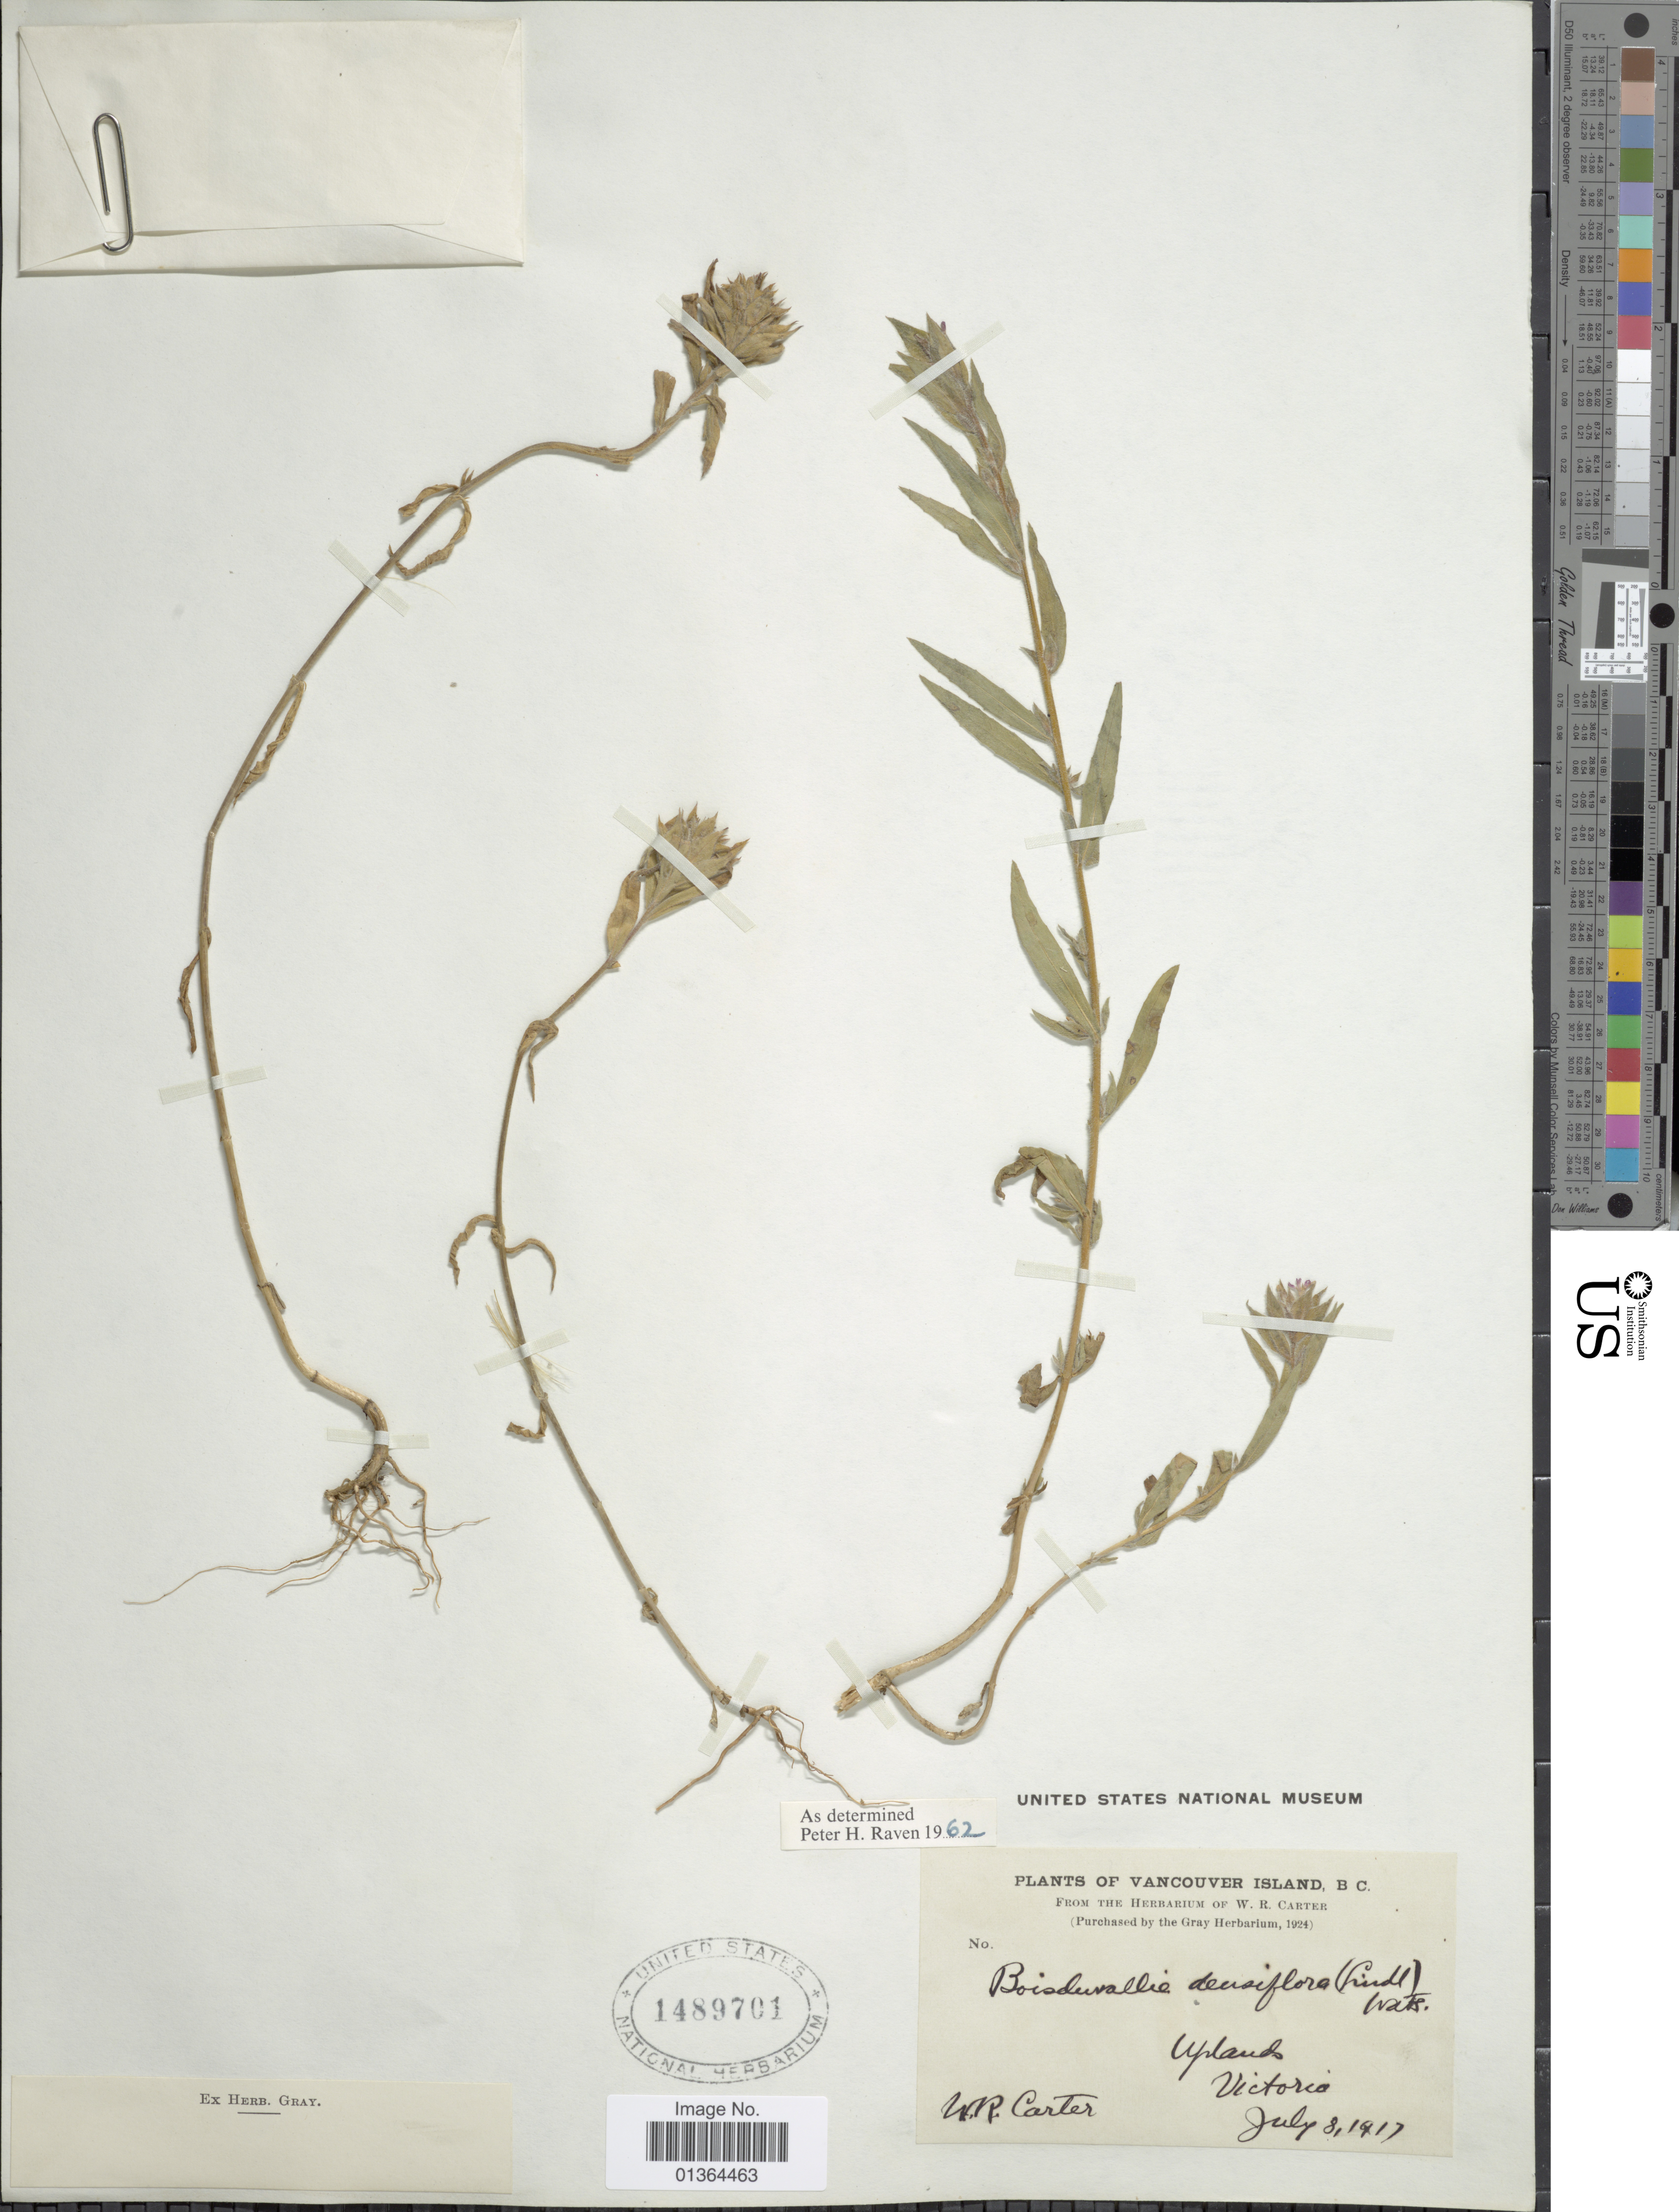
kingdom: Plantae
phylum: Tracheophyta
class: Magnoliopsida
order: Myrtales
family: Onagraceae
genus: Epilobium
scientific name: Epilobium densiflorum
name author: (Lindl.) Hoch & P.H. Raven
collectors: W. R. Carter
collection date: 1917-07-08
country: Canada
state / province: British Columbia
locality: Vancouver Island, B.C., Uplands, Victoria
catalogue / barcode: US 1489701